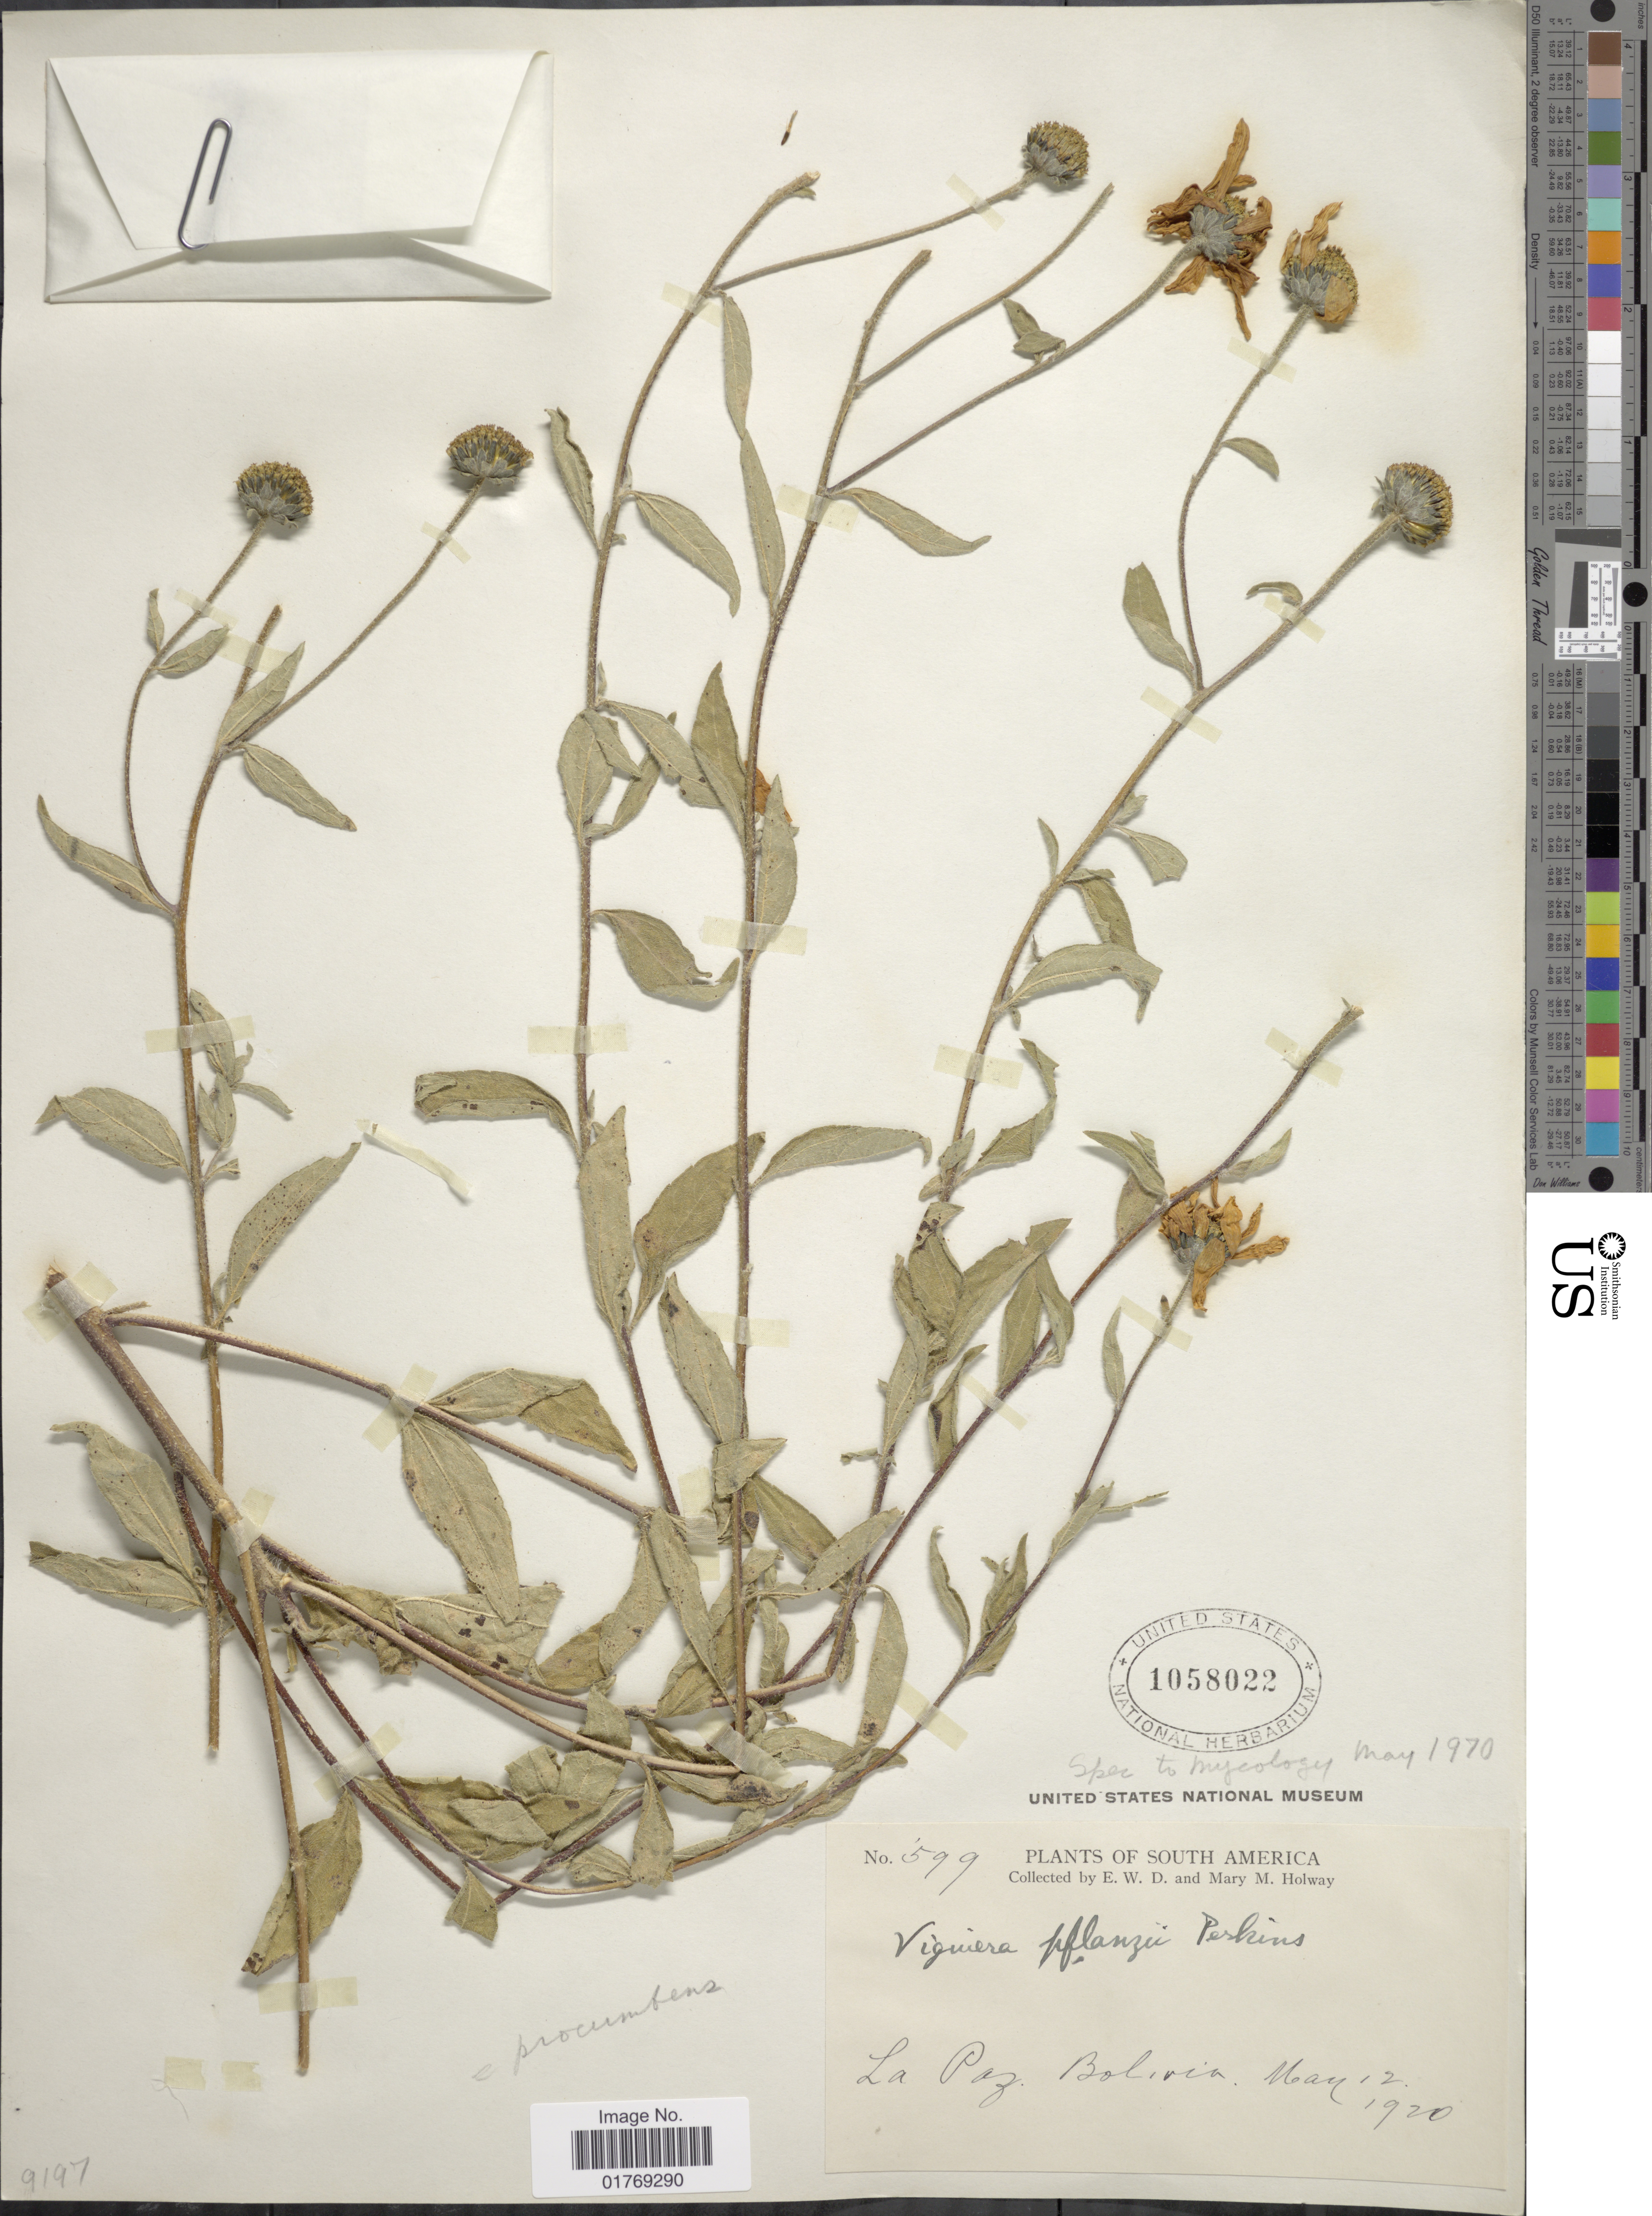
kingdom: Plantae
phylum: Tracheophyta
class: Magnoliopsida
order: Asterales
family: Asteraceae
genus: Viguiera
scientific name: Viguiera sp.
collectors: E. W. D. Holway & M. M. Holway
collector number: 599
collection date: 1920-05-12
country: Bolivia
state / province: La Paz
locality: La Paz, Bolivia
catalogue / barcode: US 1058022